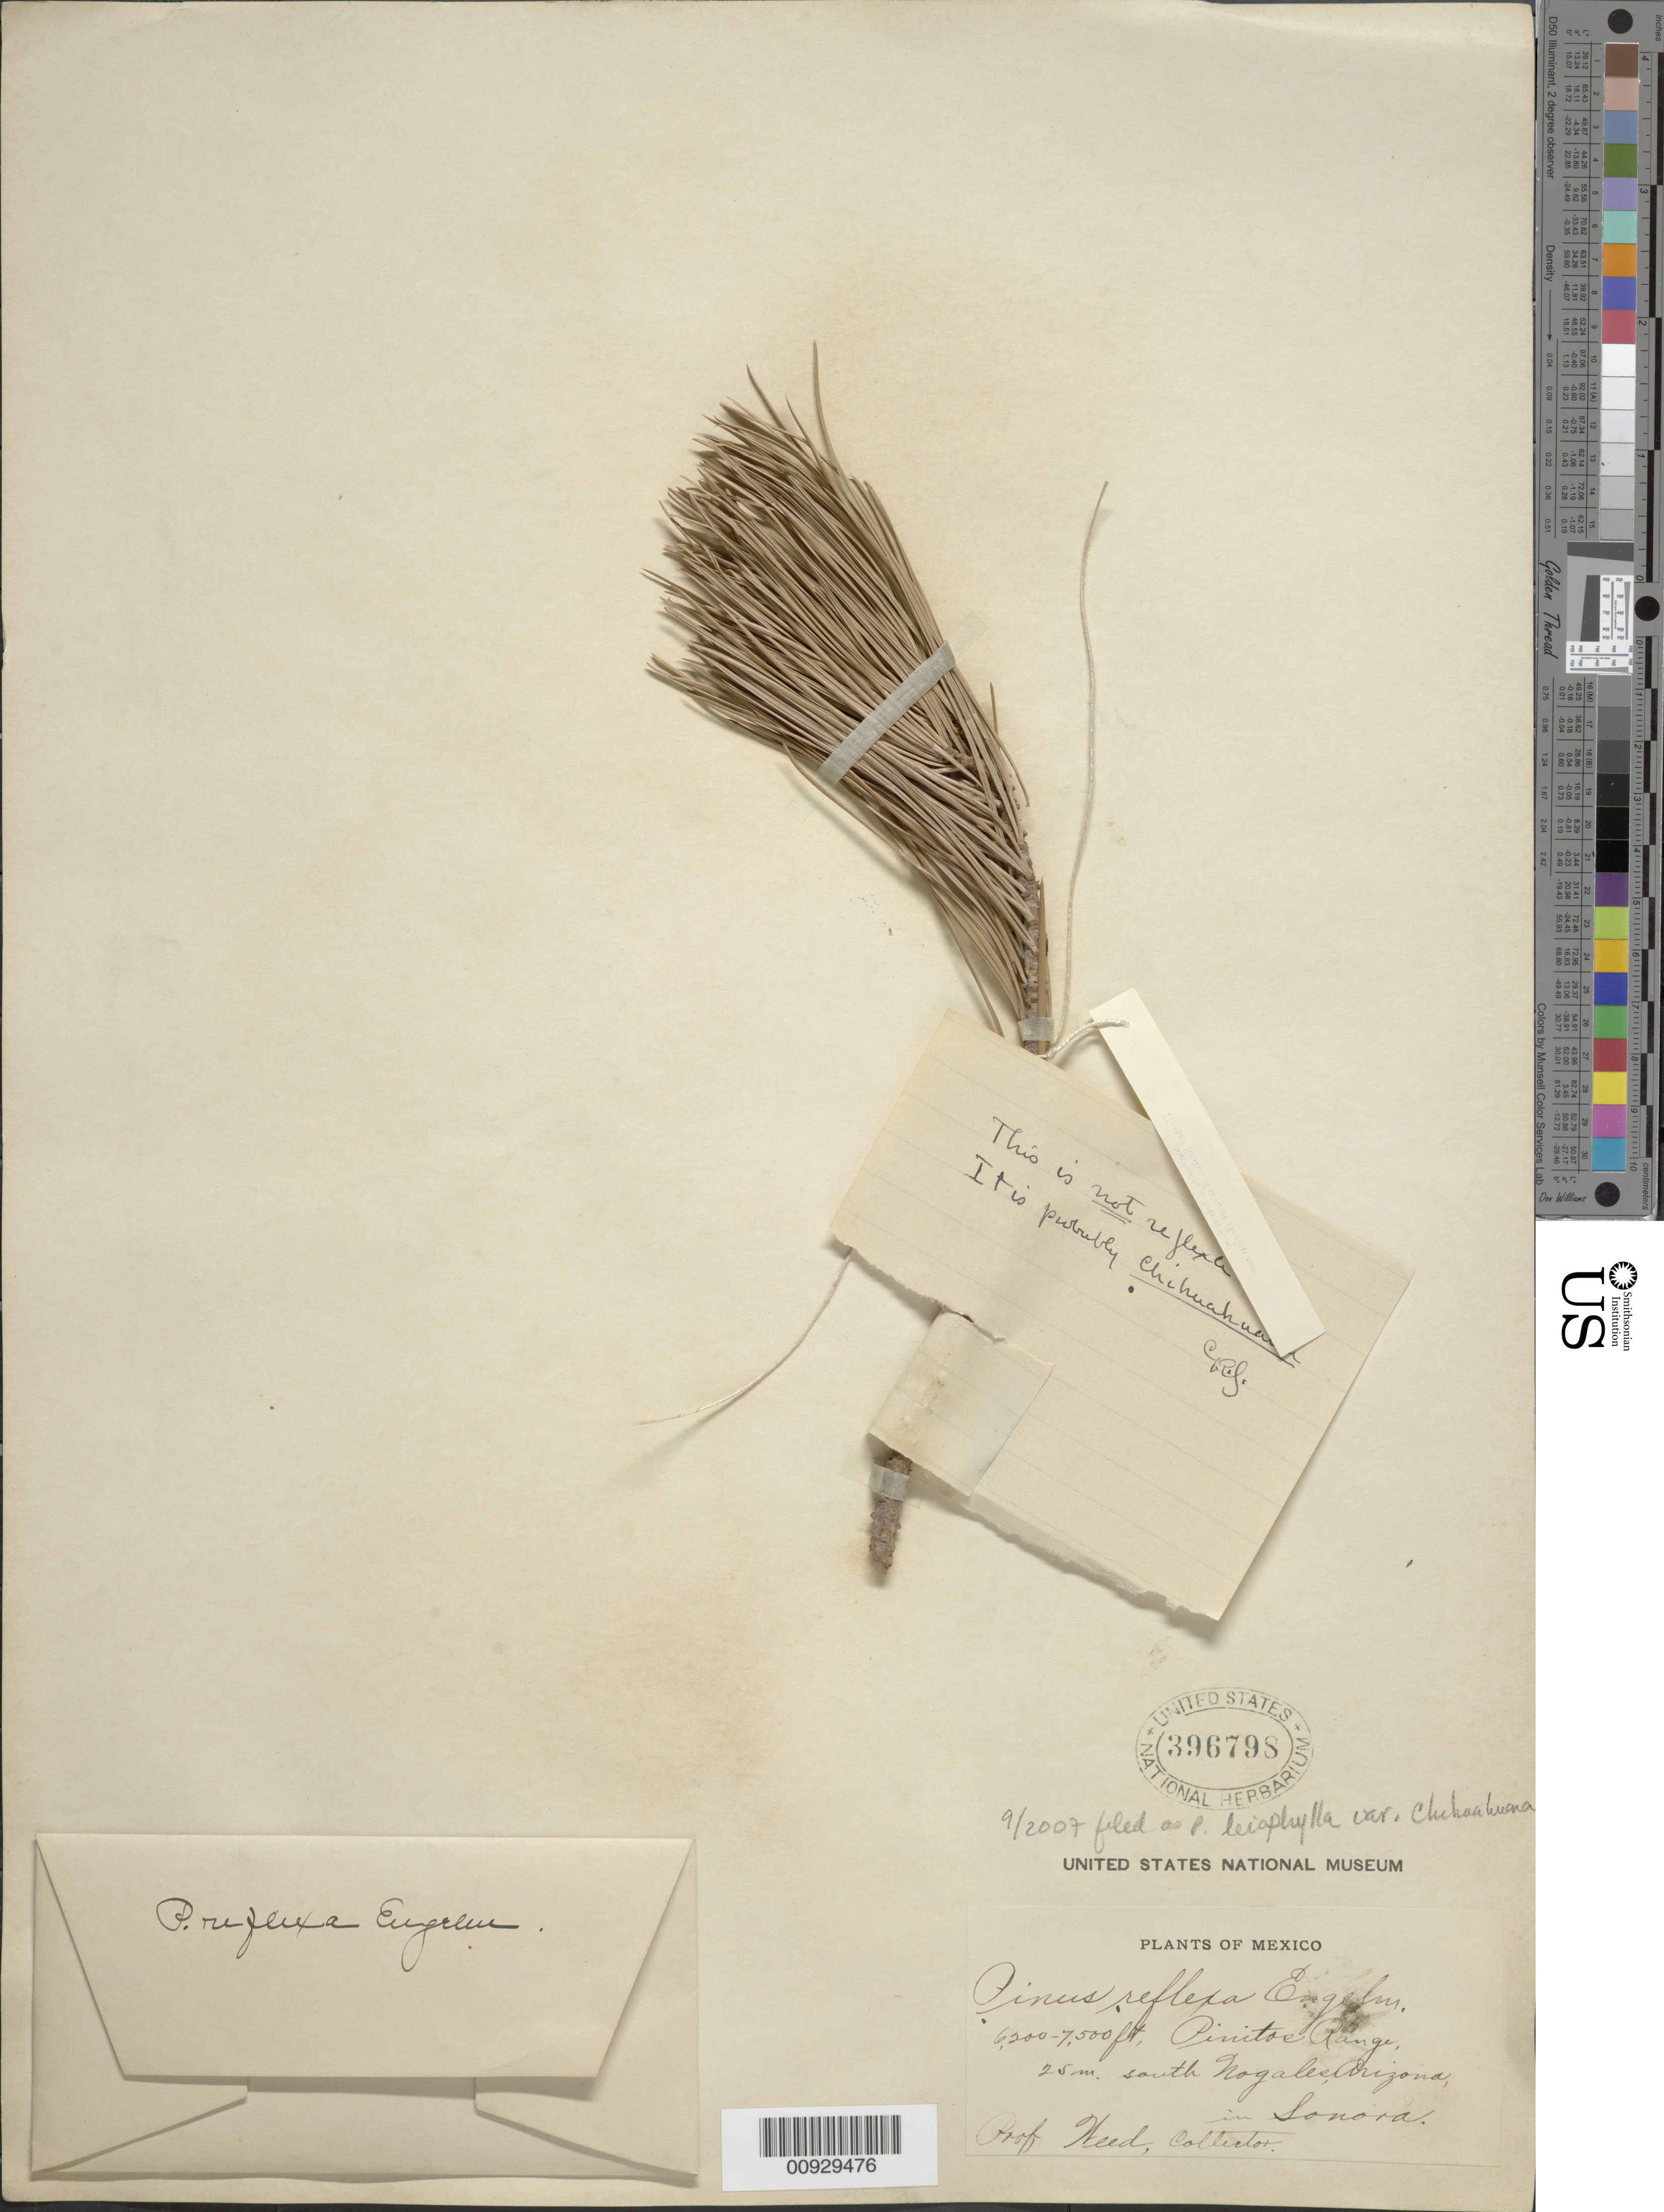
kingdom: Plantae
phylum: Tracheophyta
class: Pinopsida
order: Pinales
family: Pinaceae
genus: Pinus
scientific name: Pinus leiophylla var. chihuahuana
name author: (Engelm.) Shaw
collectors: Weed, --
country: Mexico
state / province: Sonora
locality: Pinitos Range, 25 mi. south Nogales, Arizona, in Sonora.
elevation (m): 1890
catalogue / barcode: US 396798